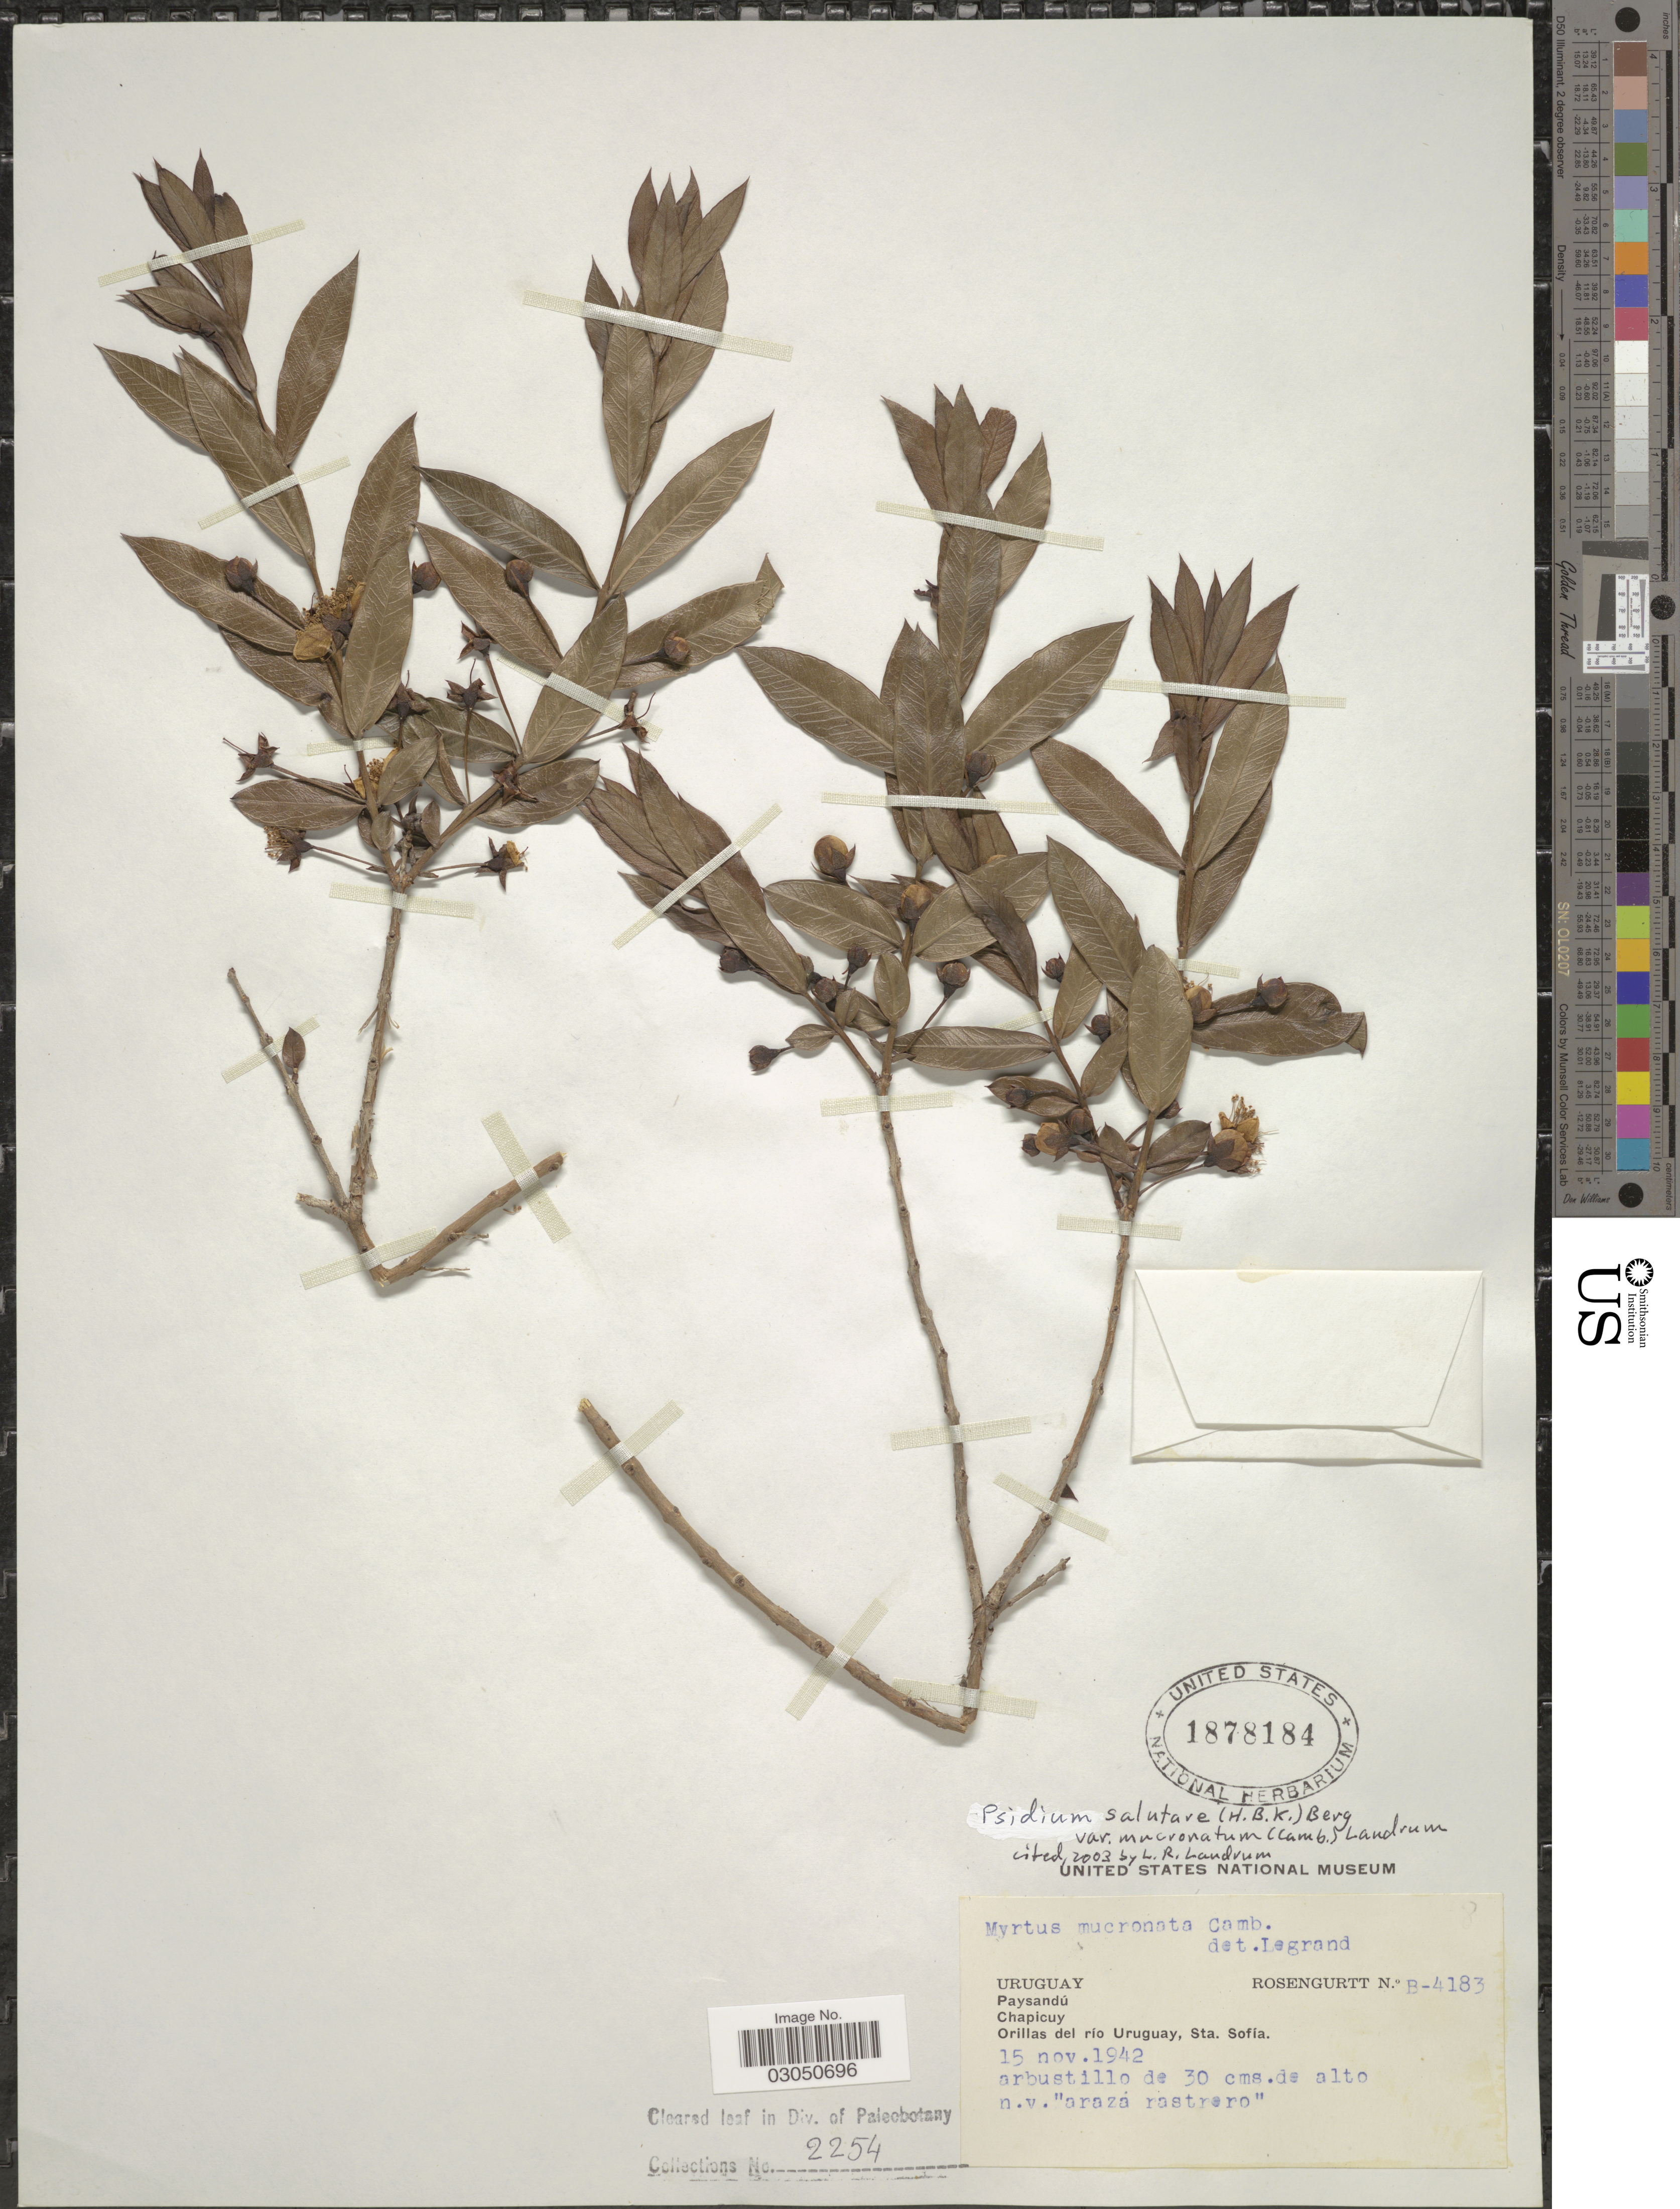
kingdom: Plantae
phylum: Tracheophyta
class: Magnoliopsida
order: Myrtales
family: Myrtaceae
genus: Psidium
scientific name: Psidium salutare var. mucronatum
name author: (Cambess.) Landrum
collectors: Rosengurtt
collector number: B-4183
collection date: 1942-11-15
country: Uruguay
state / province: Paysandu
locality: Chapicuy. Orrilas del río Uruguay, Sta. Sofía.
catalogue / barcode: US 1878184